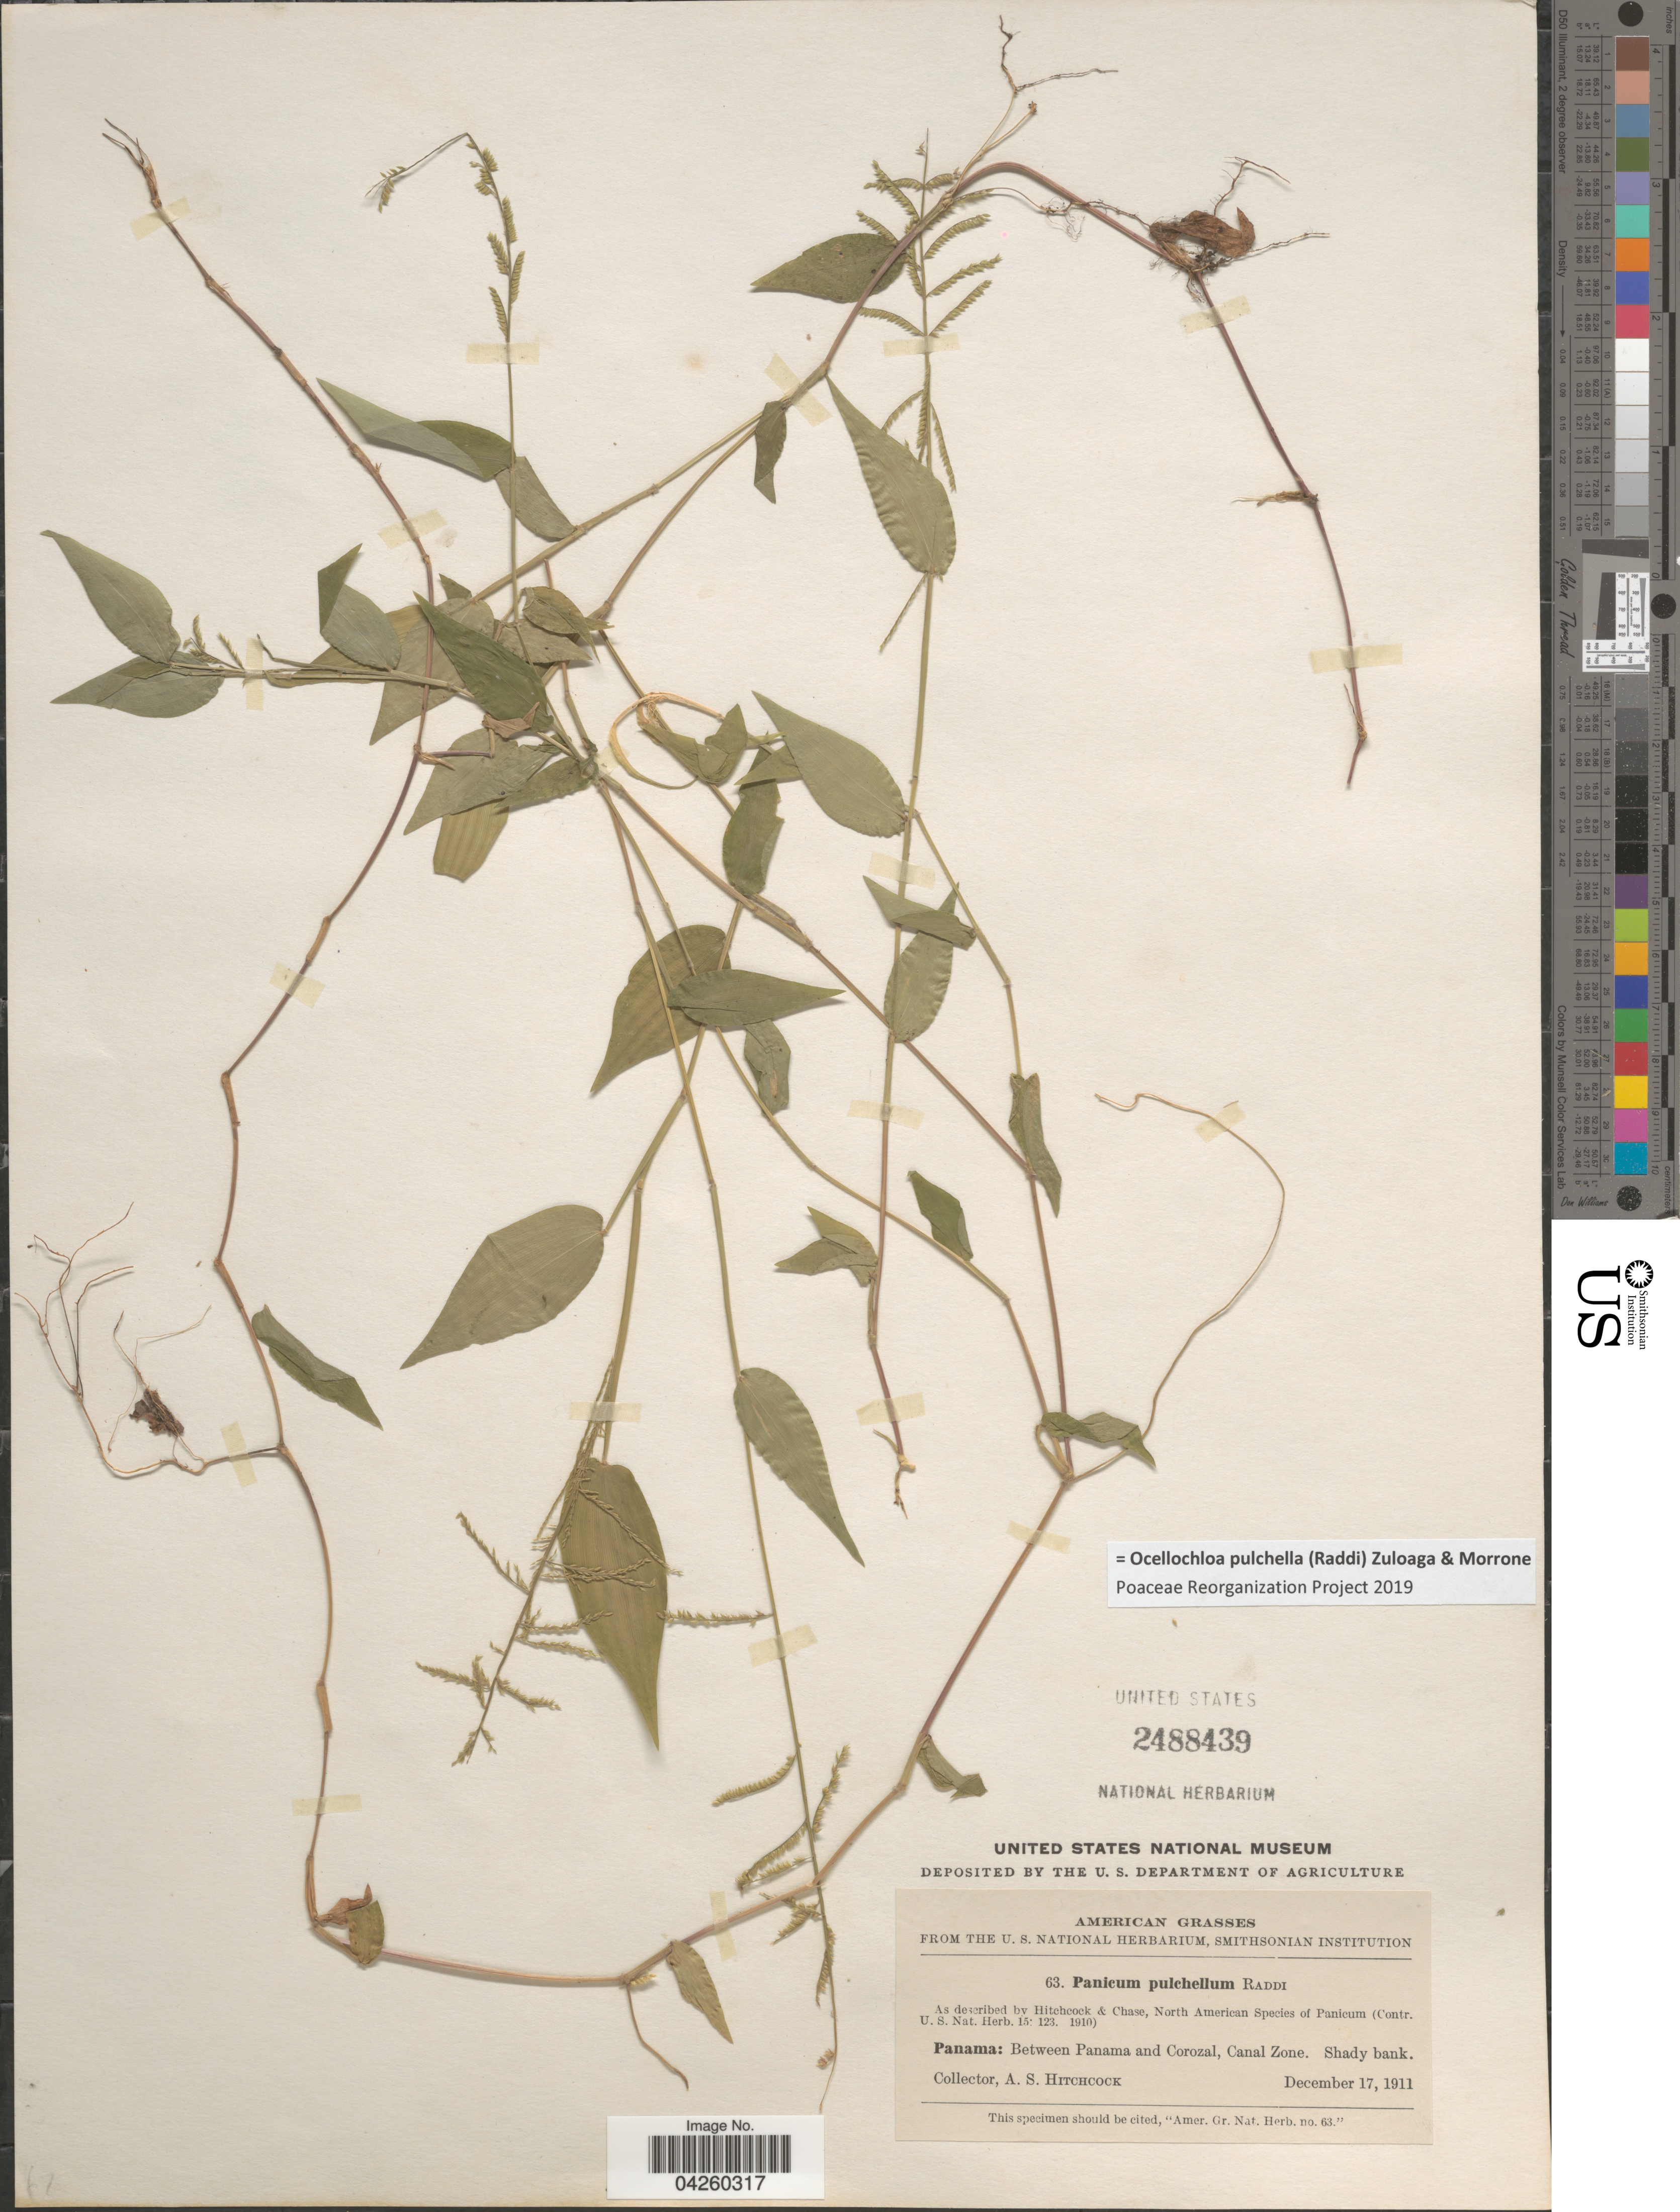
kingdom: Plantae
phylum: Tracheophyta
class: Liliopsida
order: Poales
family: Poaceae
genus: Ocellochloa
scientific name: Ocellochloa pulchella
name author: (Raddi) Zuloaga & Morrone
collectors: A. S. Hitchcock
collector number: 63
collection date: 1911-12-17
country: Panama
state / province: Colón / Panamá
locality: Between Panama and Corozal, Canal Zone.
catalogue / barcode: US 2488439